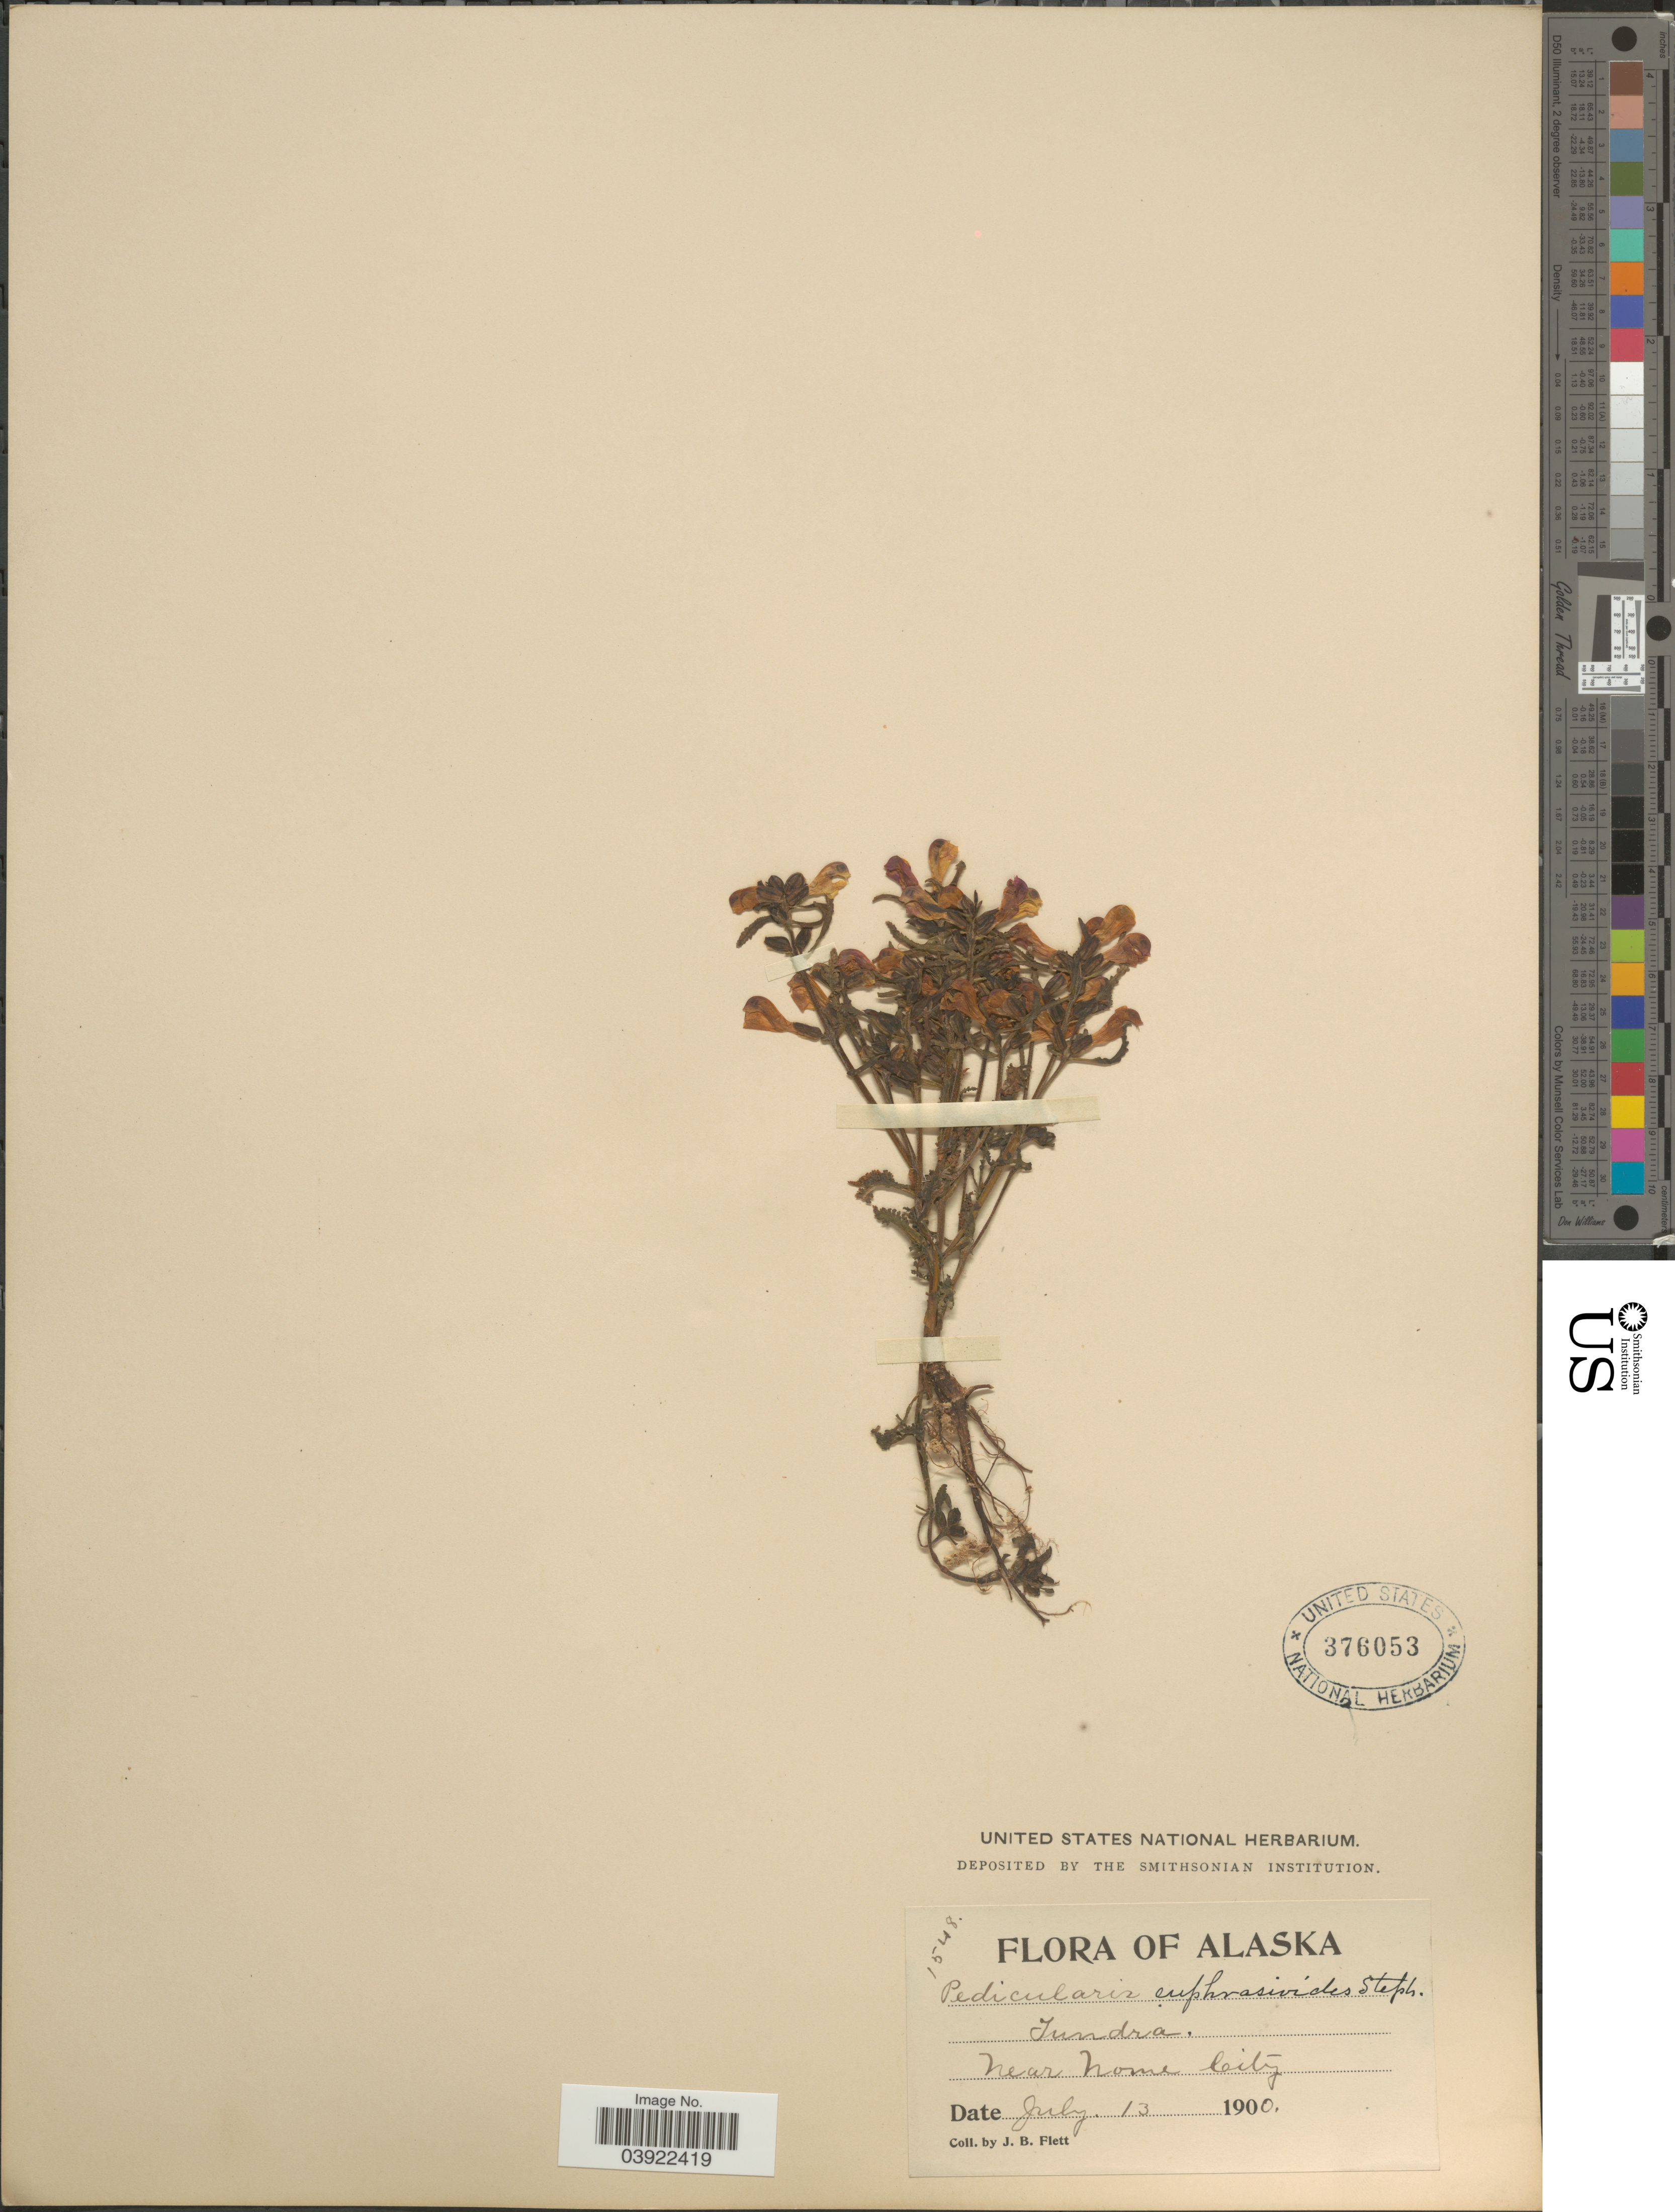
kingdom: Plantae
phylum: Tracheophyta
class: Magnoliopsida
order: Lamiales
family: Orobanchaceae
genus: Pedicularis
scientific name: Pedicularis labradorica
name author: Wirsing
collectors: J. Flett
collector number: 1548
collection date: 1900-07-13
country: United States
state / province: Alaska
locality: Near Nome City.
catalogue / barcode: US 376053